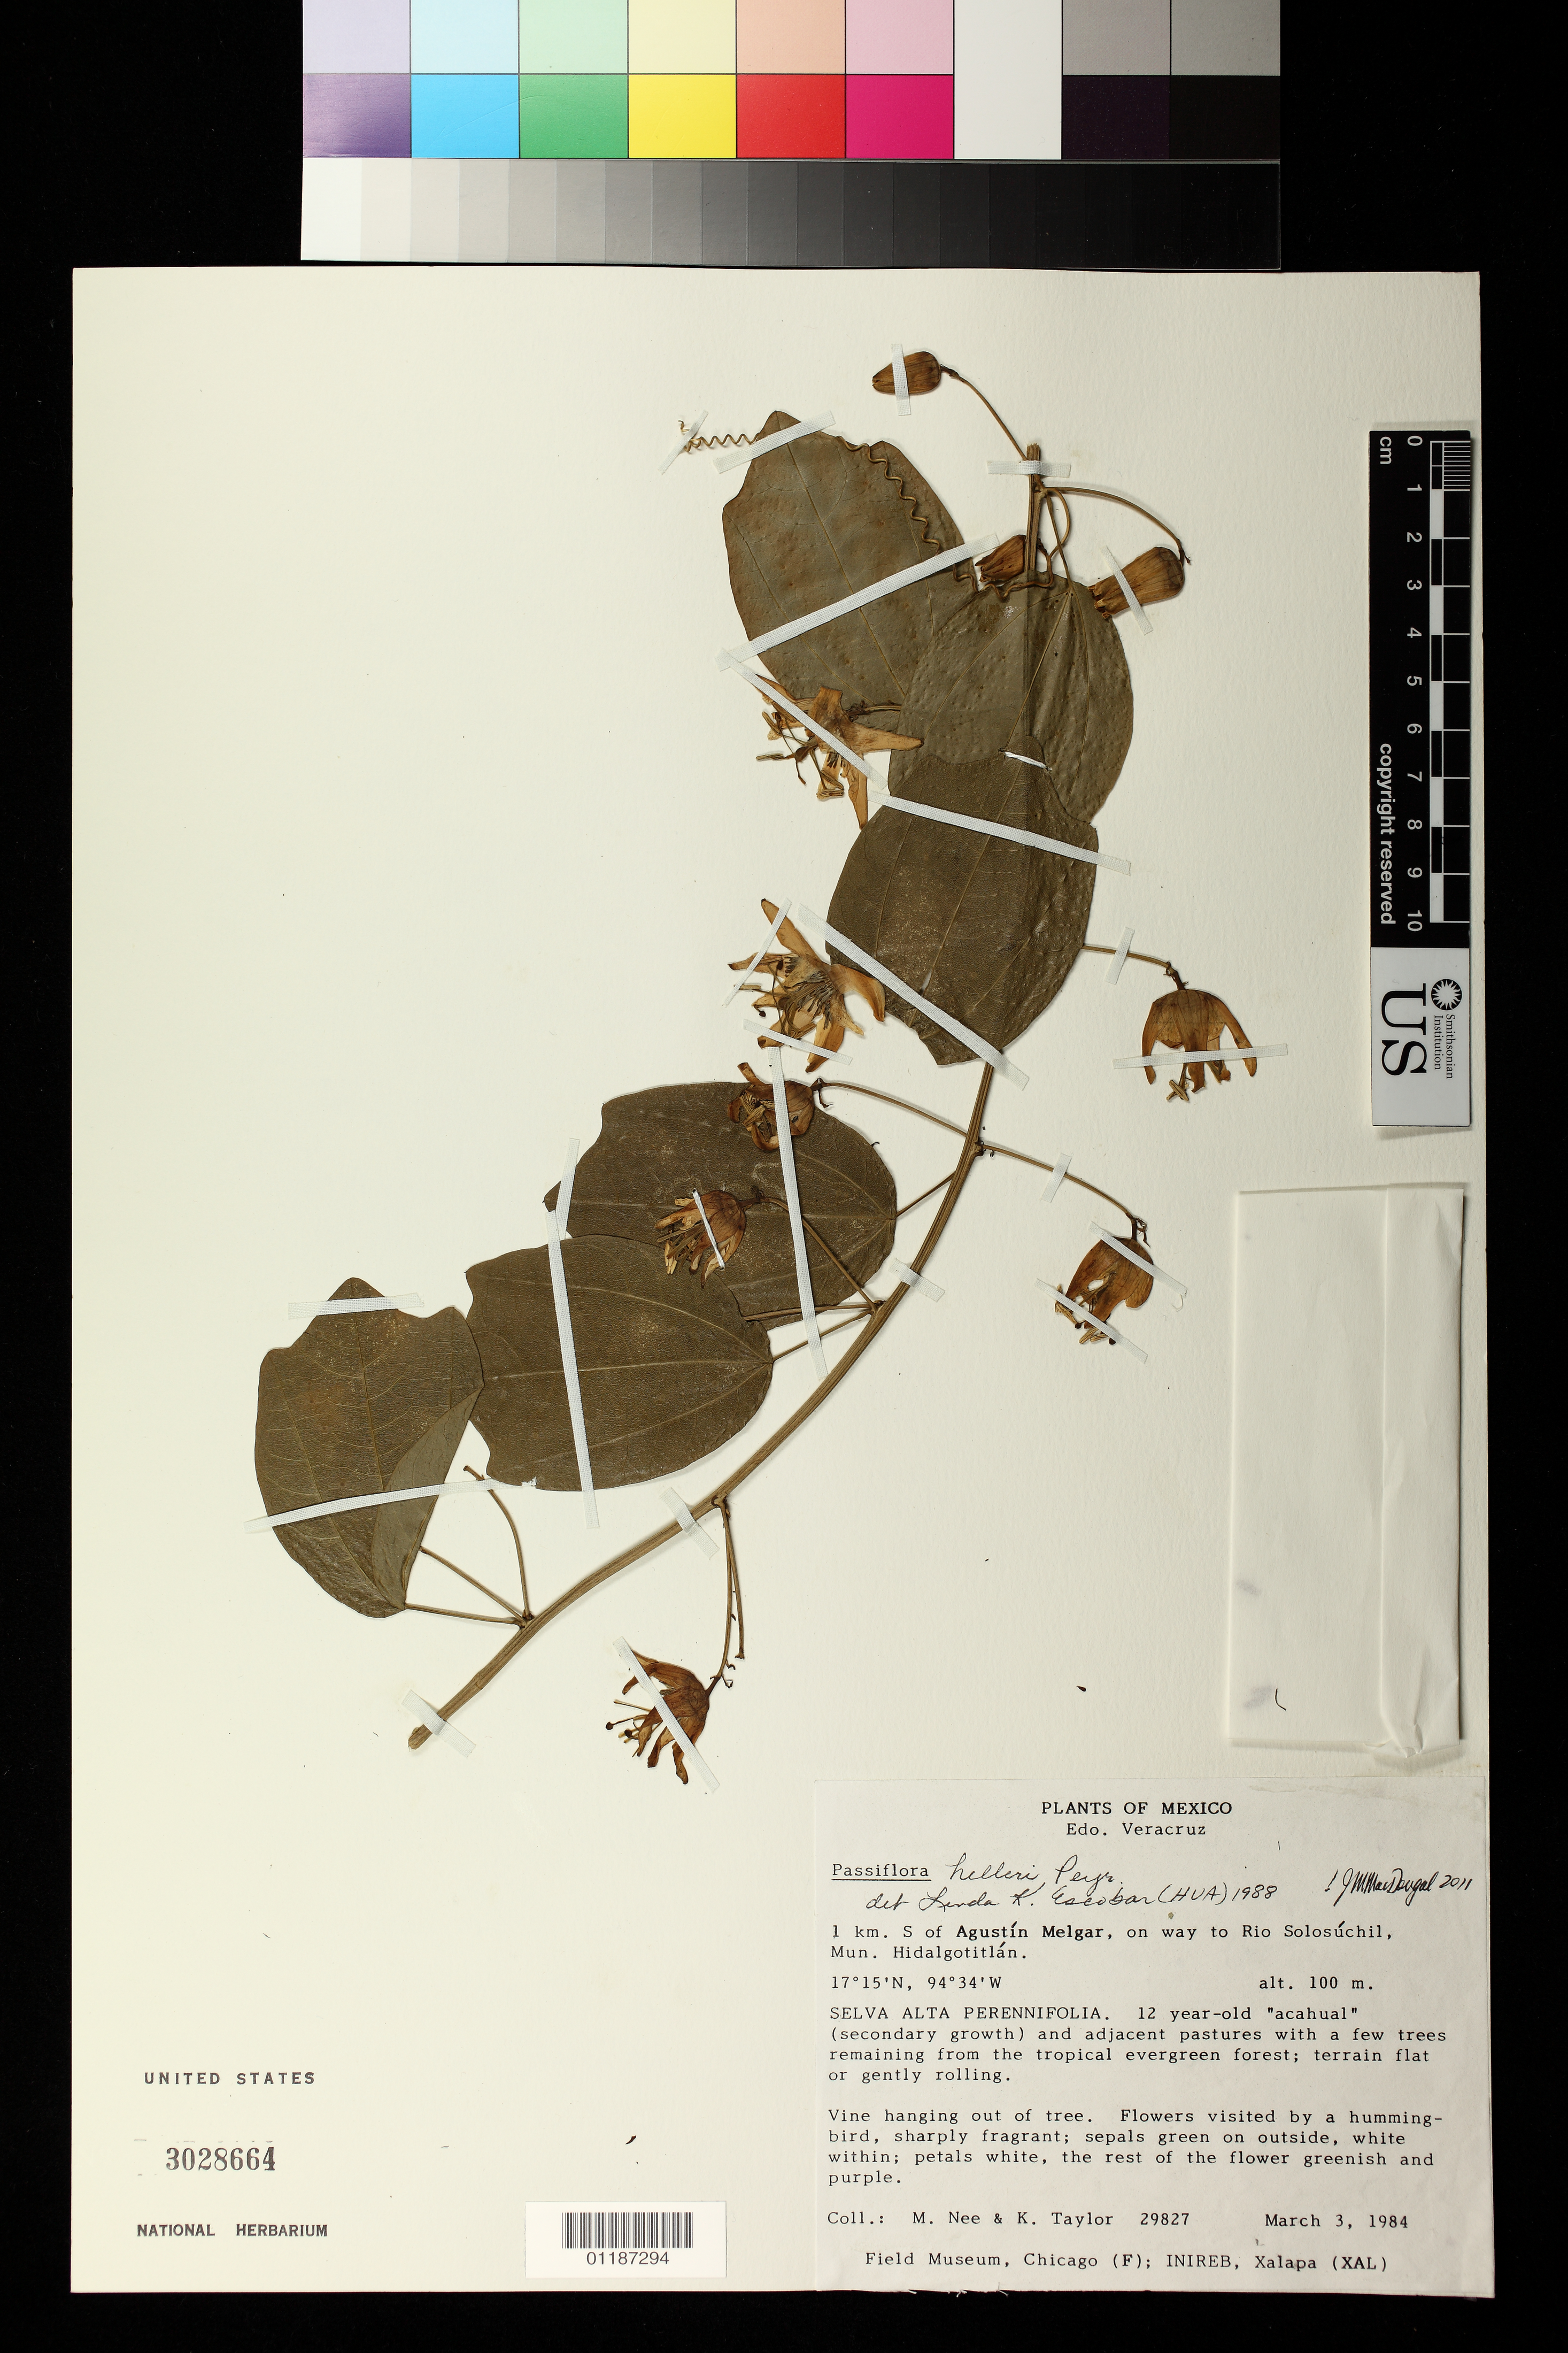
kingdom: Plantae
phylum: Tracheophyta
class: Magnoliopsida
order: Malpighiales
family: Passifloraceae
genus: Passiflora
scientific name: Passiflora helleri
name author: Peyr.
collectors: M. Nee & K. Taylor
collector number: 29827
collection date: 1984-03-03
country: Mexico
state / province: Veracruz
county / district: Hidalgotitlán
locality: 1 km. S of Agustín Melgar, on way to Rio Solosùchil, Selva Alta Perennifolia [tropical evergreen forest]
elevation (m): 100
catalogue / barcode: US 3028664